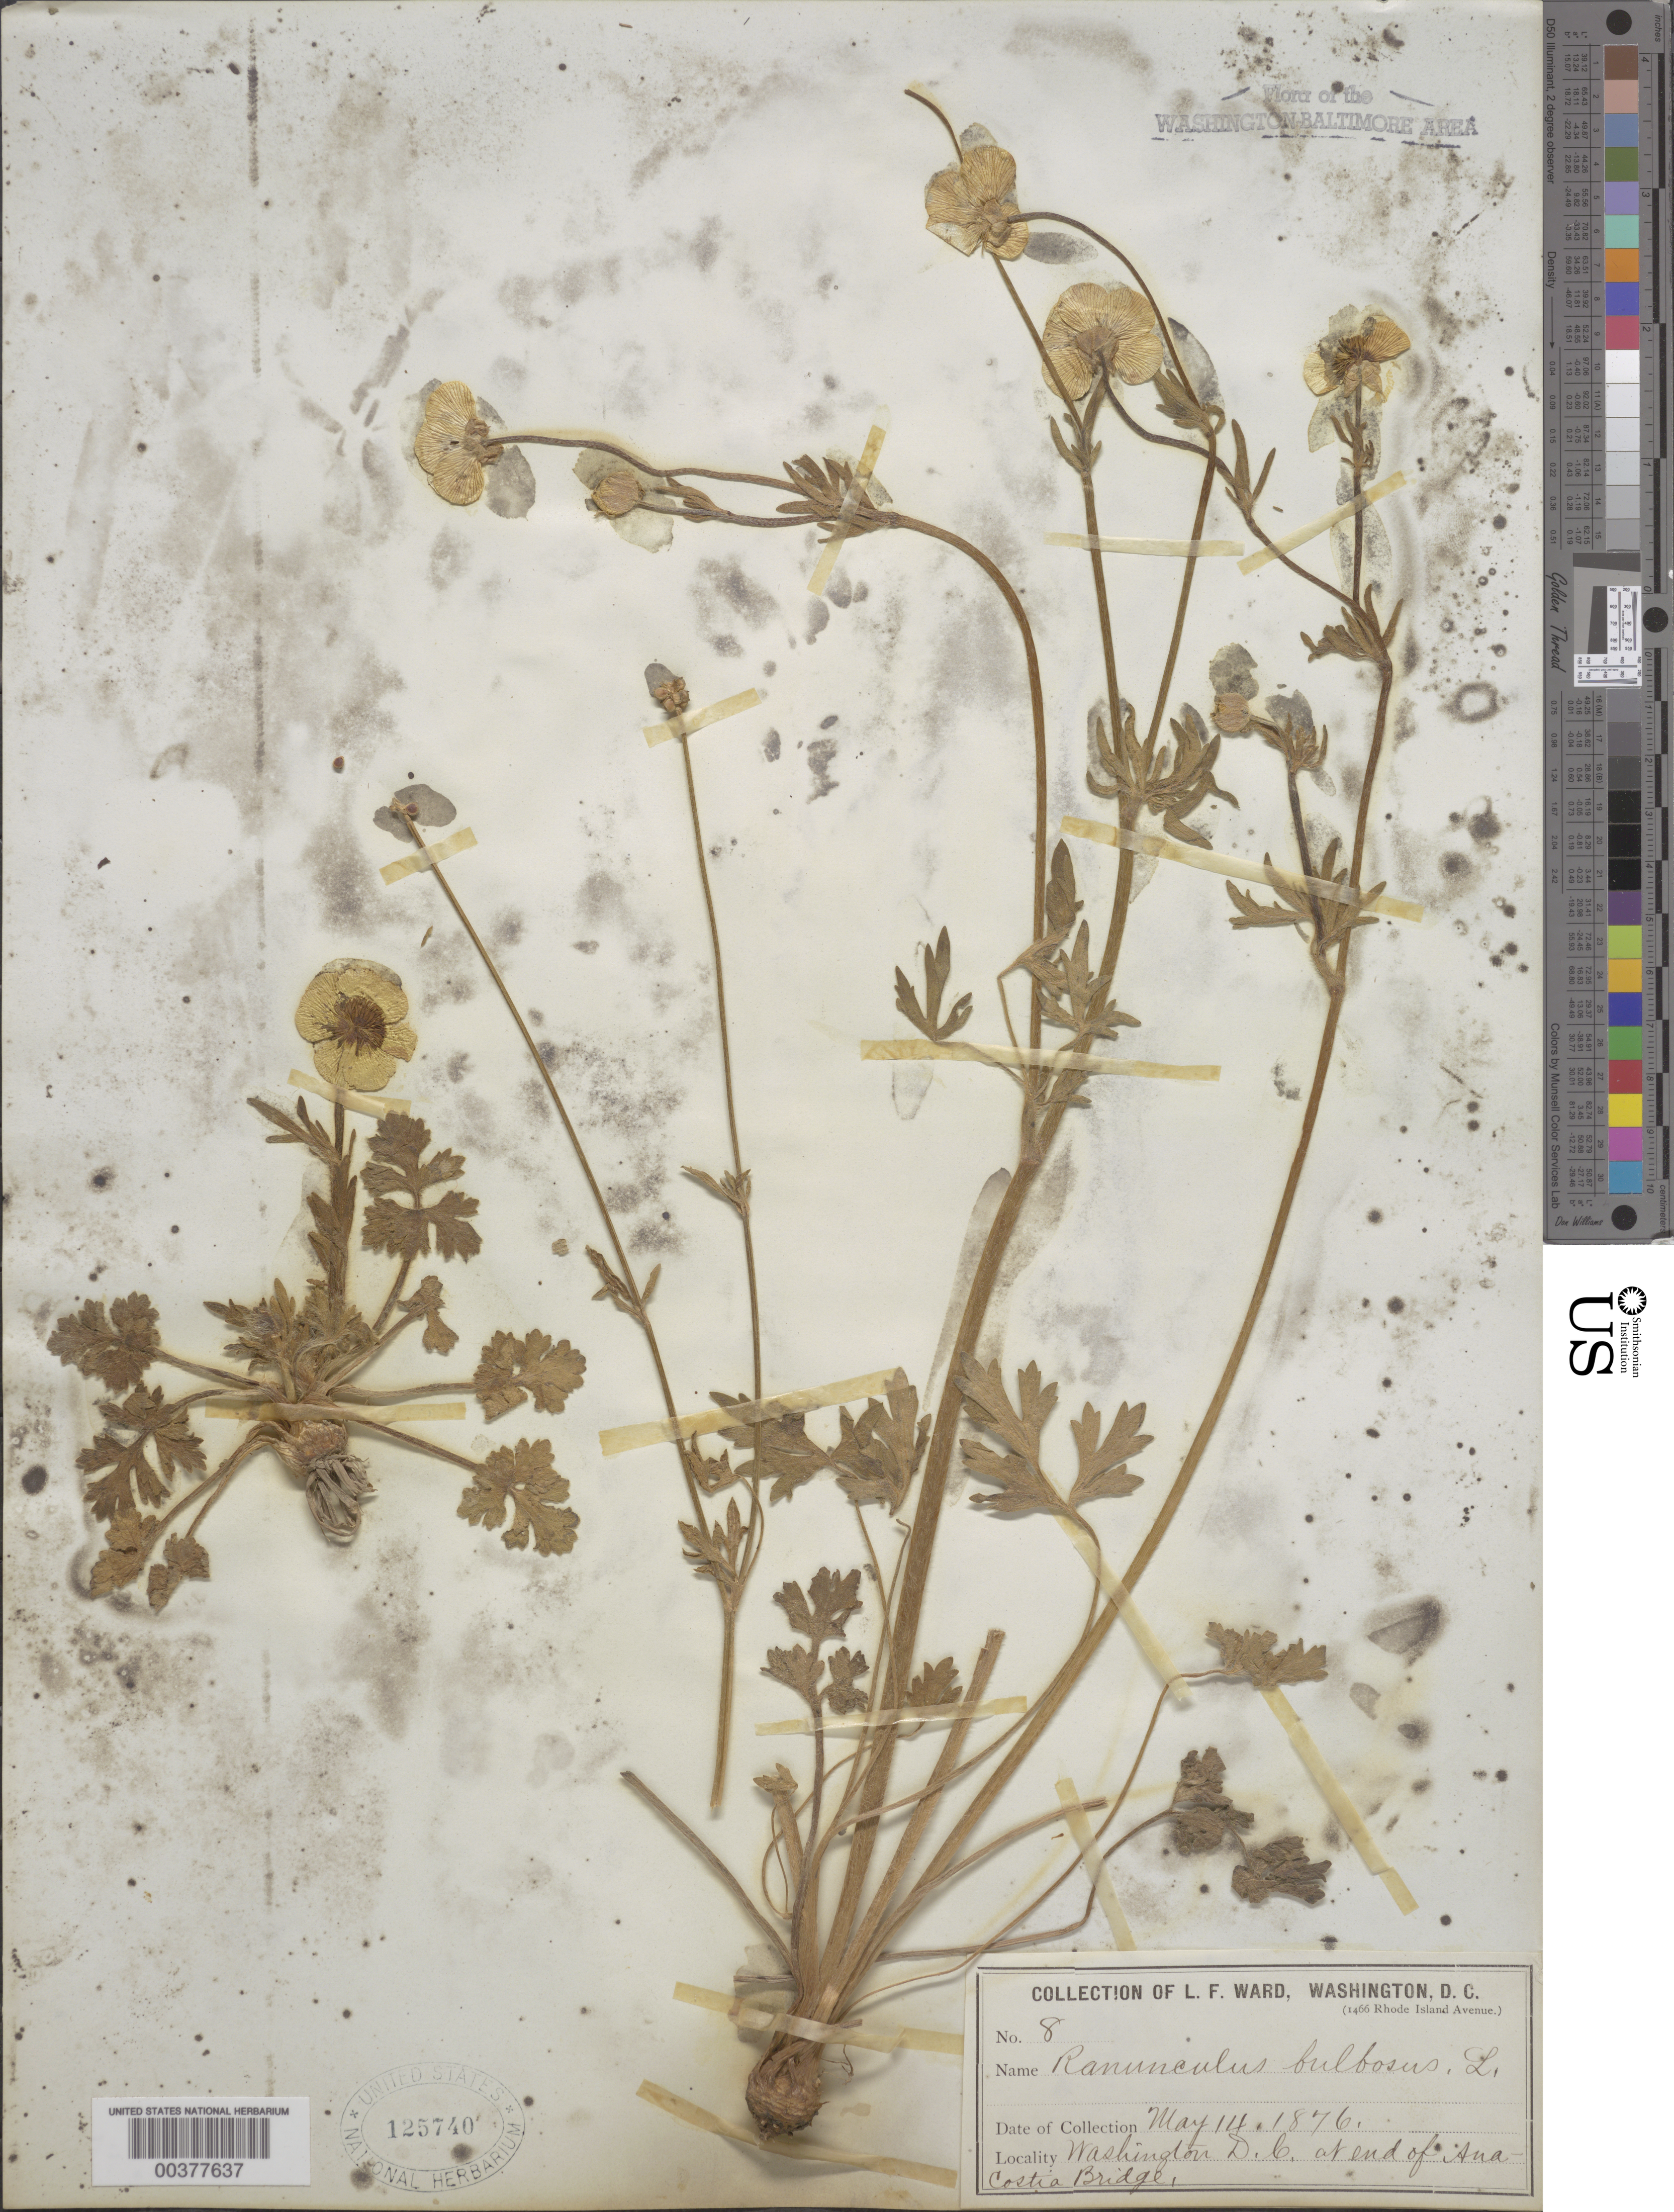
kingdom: Plantae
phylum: Tracheophyta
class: Magnoliopsida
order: Ranunculales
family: Ranunculaceae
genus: Ranunculus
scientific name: Ranunculus bulbosus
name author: L.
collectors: L. F. Ward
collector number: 8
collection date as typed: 14 May 1876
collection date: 1876-05-14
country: United States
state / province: District of Columbia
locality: Anacostia Bridge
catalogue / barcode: US 125740